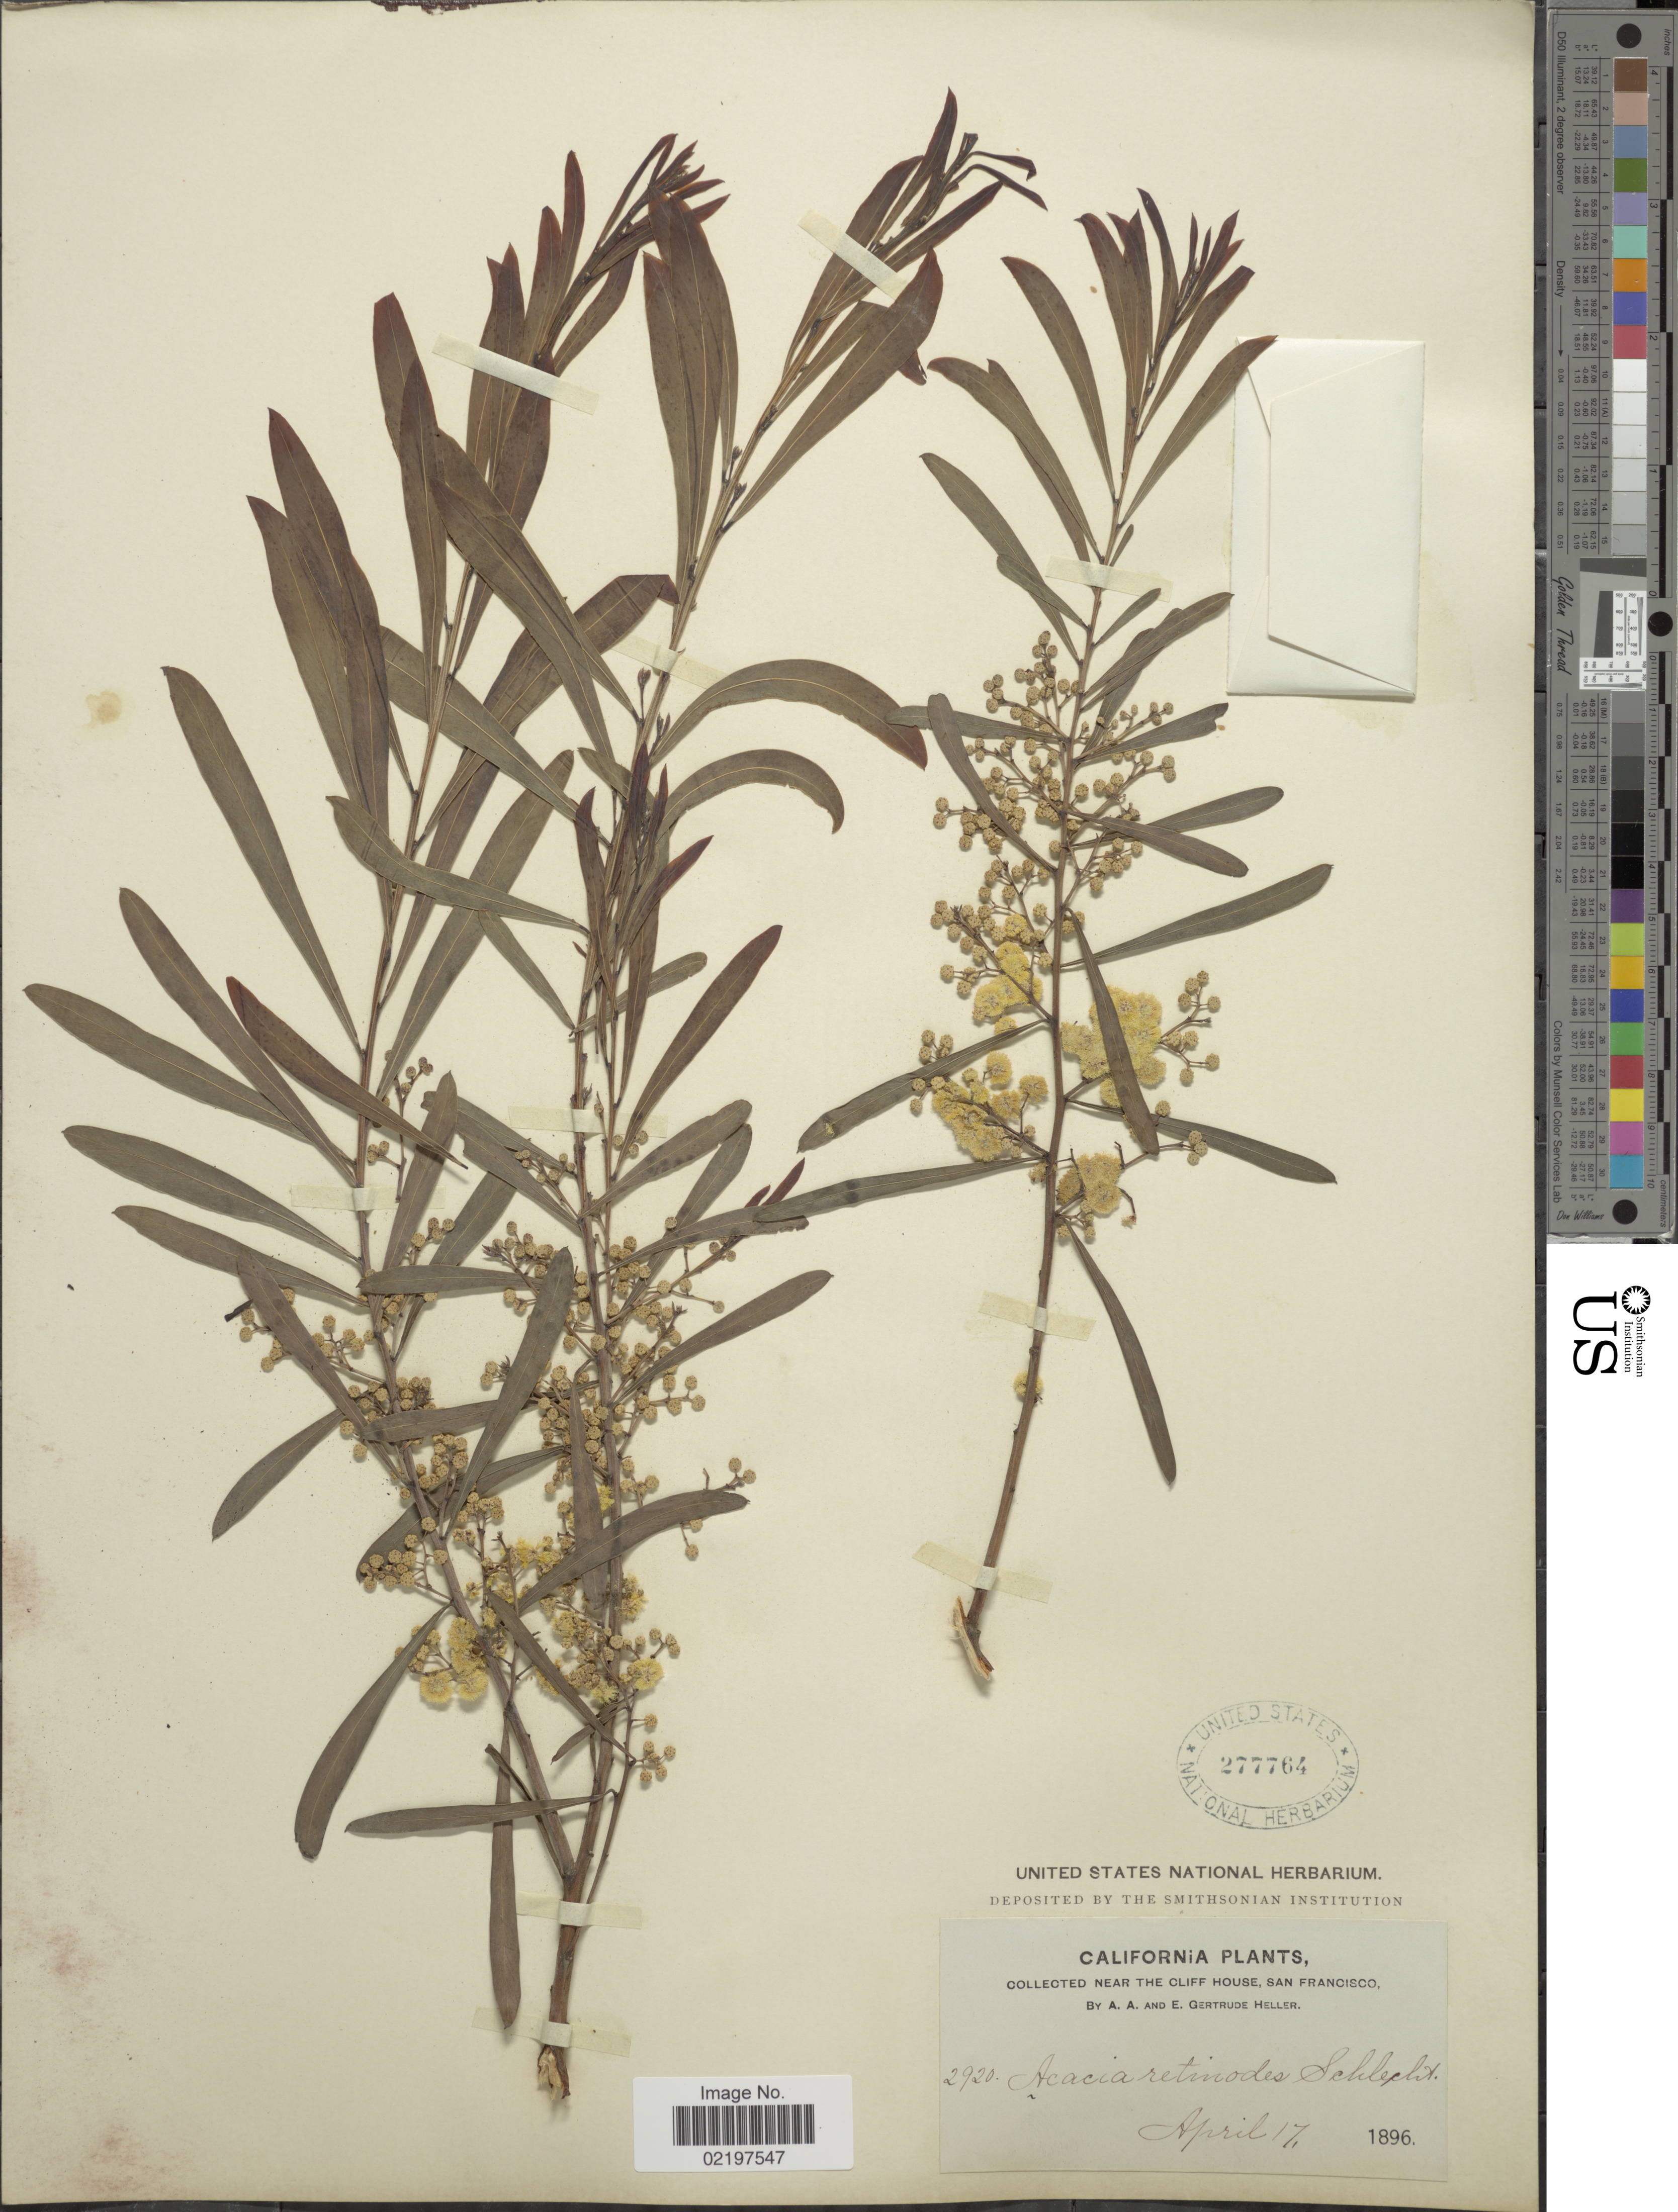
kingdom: Plantae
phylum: Tracheophyta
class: Magnoliopsida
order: Fabales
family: Fabaceae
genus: Acacia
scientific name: Acacia retinodes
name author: Schltdl.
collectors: A. A. Heller & E. Gertrude Heller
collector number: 2920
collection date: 1896-04-17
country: United States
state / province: California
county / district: San Francisco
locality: Near the Cliff House, San Francisco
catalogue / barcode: US 277764